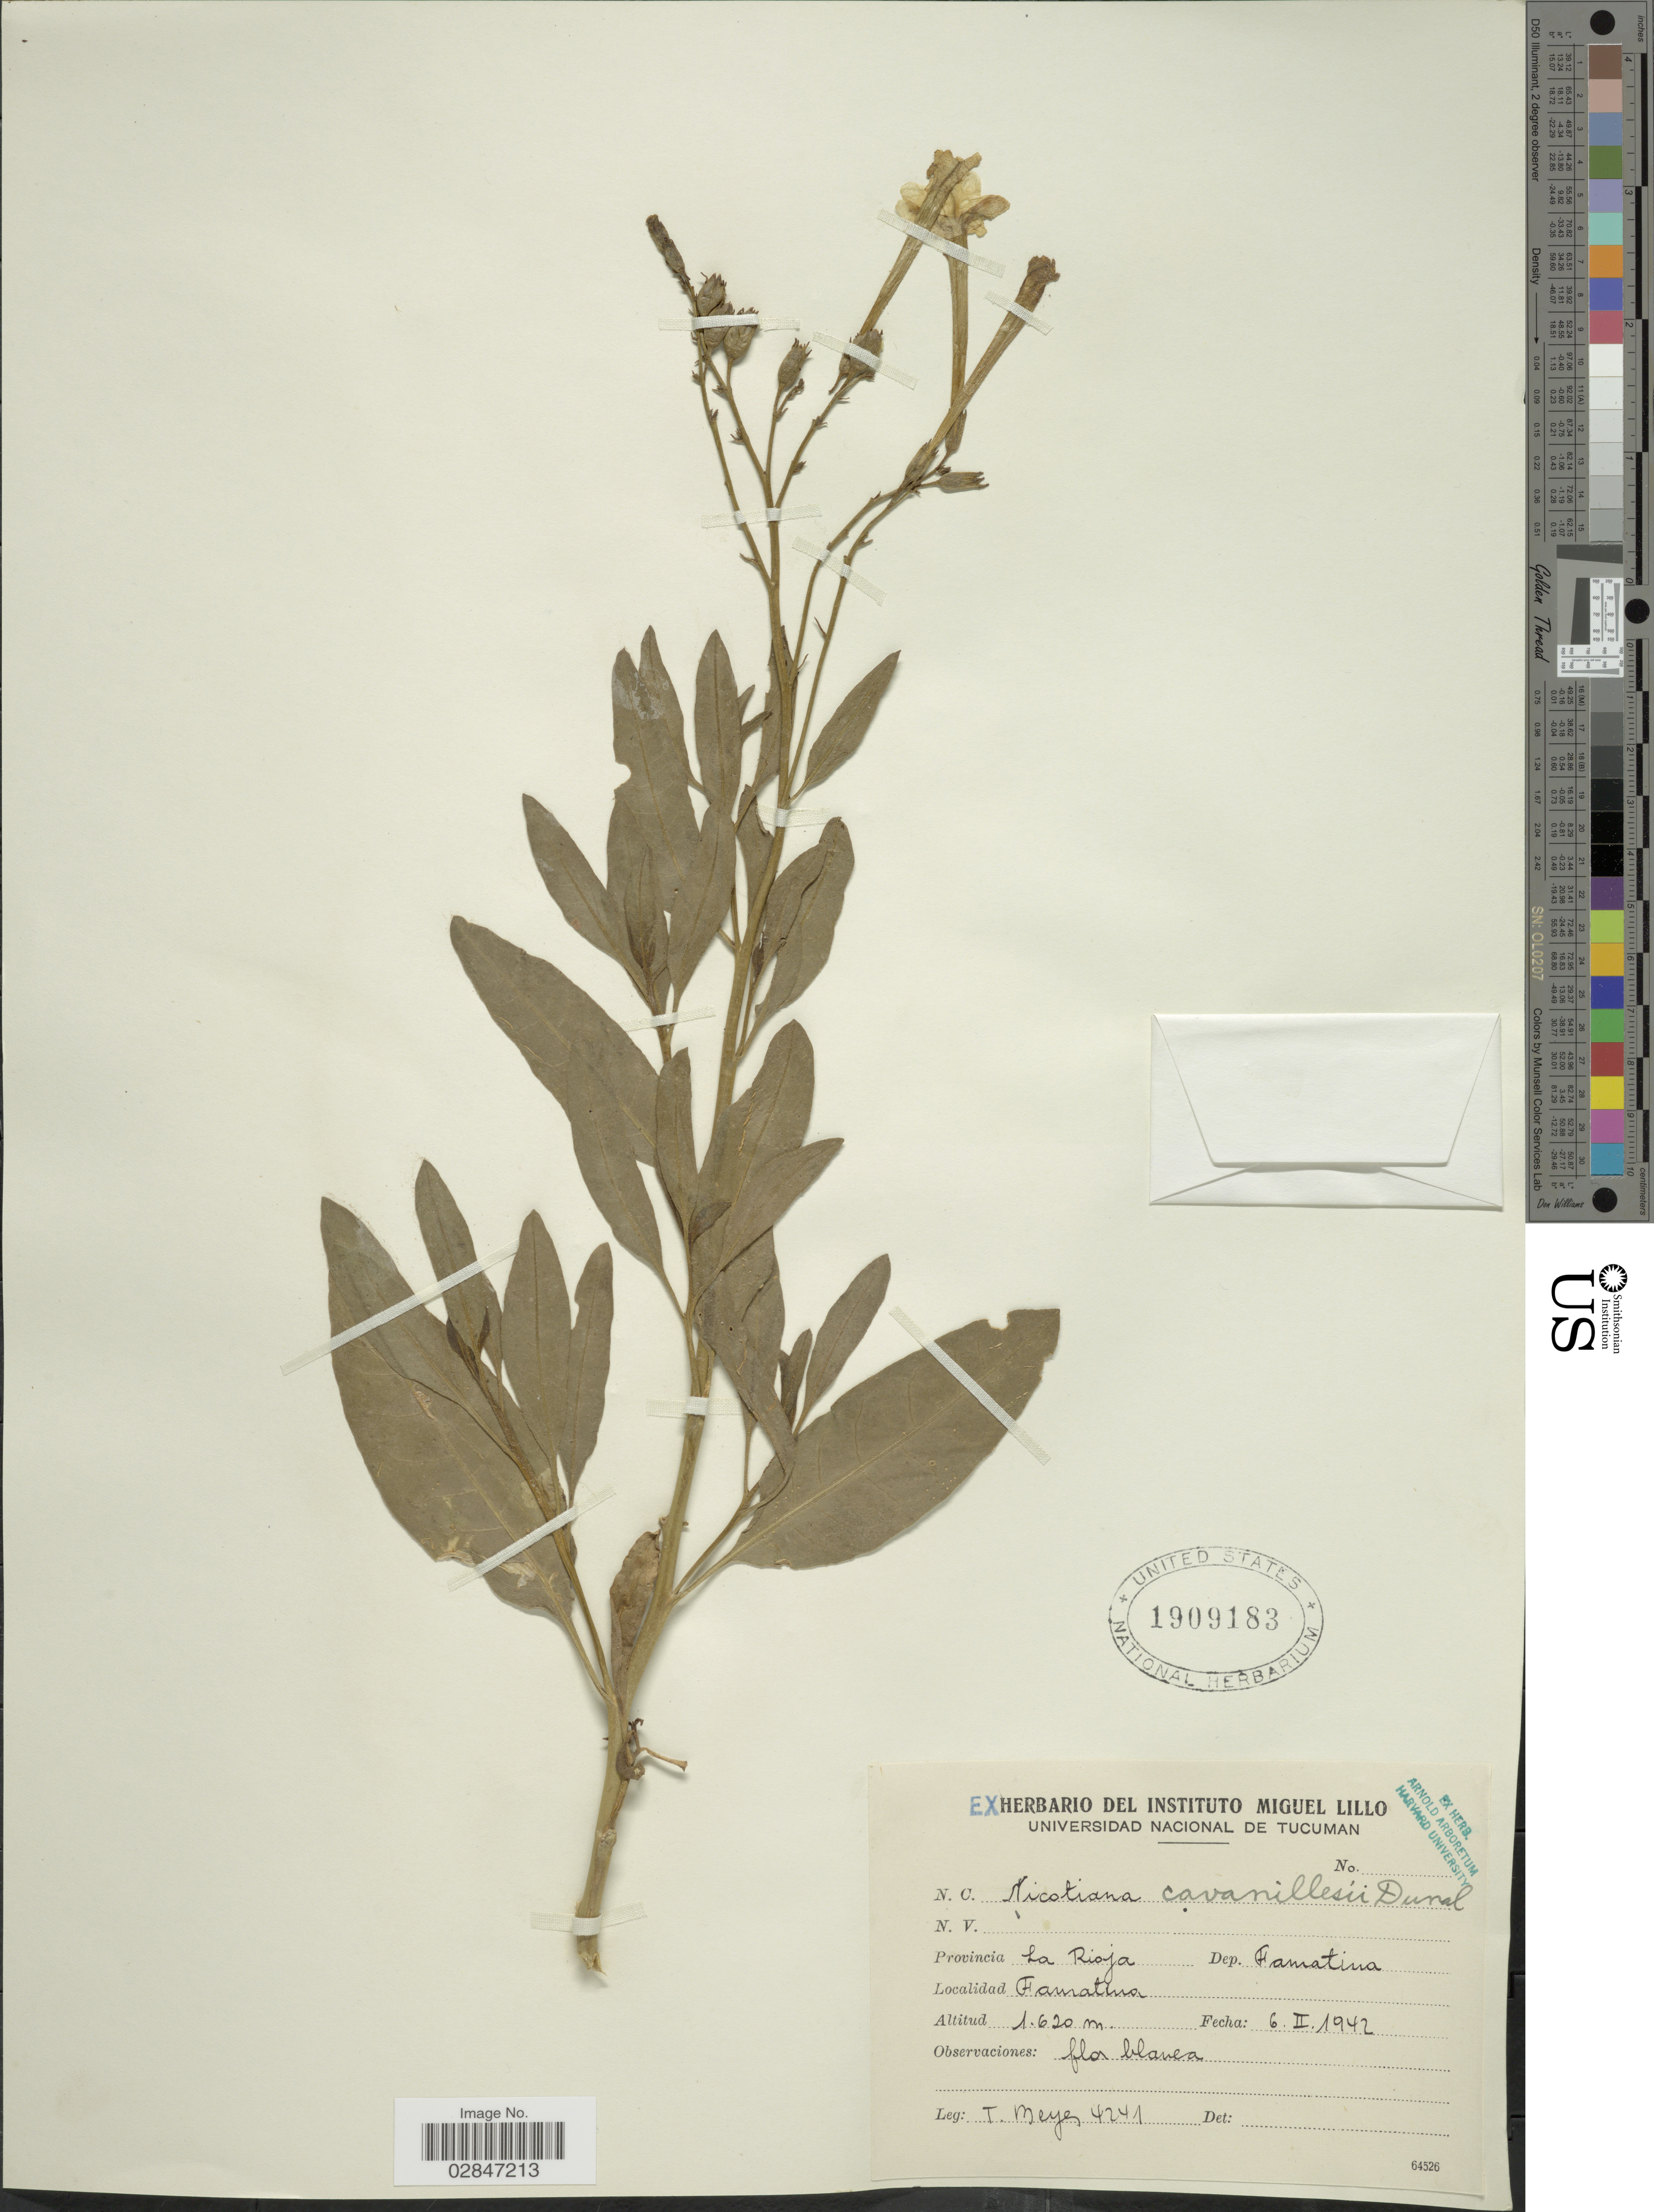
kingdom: Plantae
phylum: Tracheophyta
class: Magnoliopsida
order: Solanales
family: Solanaceae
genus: Nicotiana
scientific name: Nicotiana plumbaginifolia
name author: Viv.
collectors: T. Meyer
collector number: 4241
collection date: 1942-02-06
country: Argentina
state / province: La Rioja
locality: Provincia La Rioja, Dep. Famatina. Famatina.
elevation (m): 1620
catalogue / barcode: US 1909183